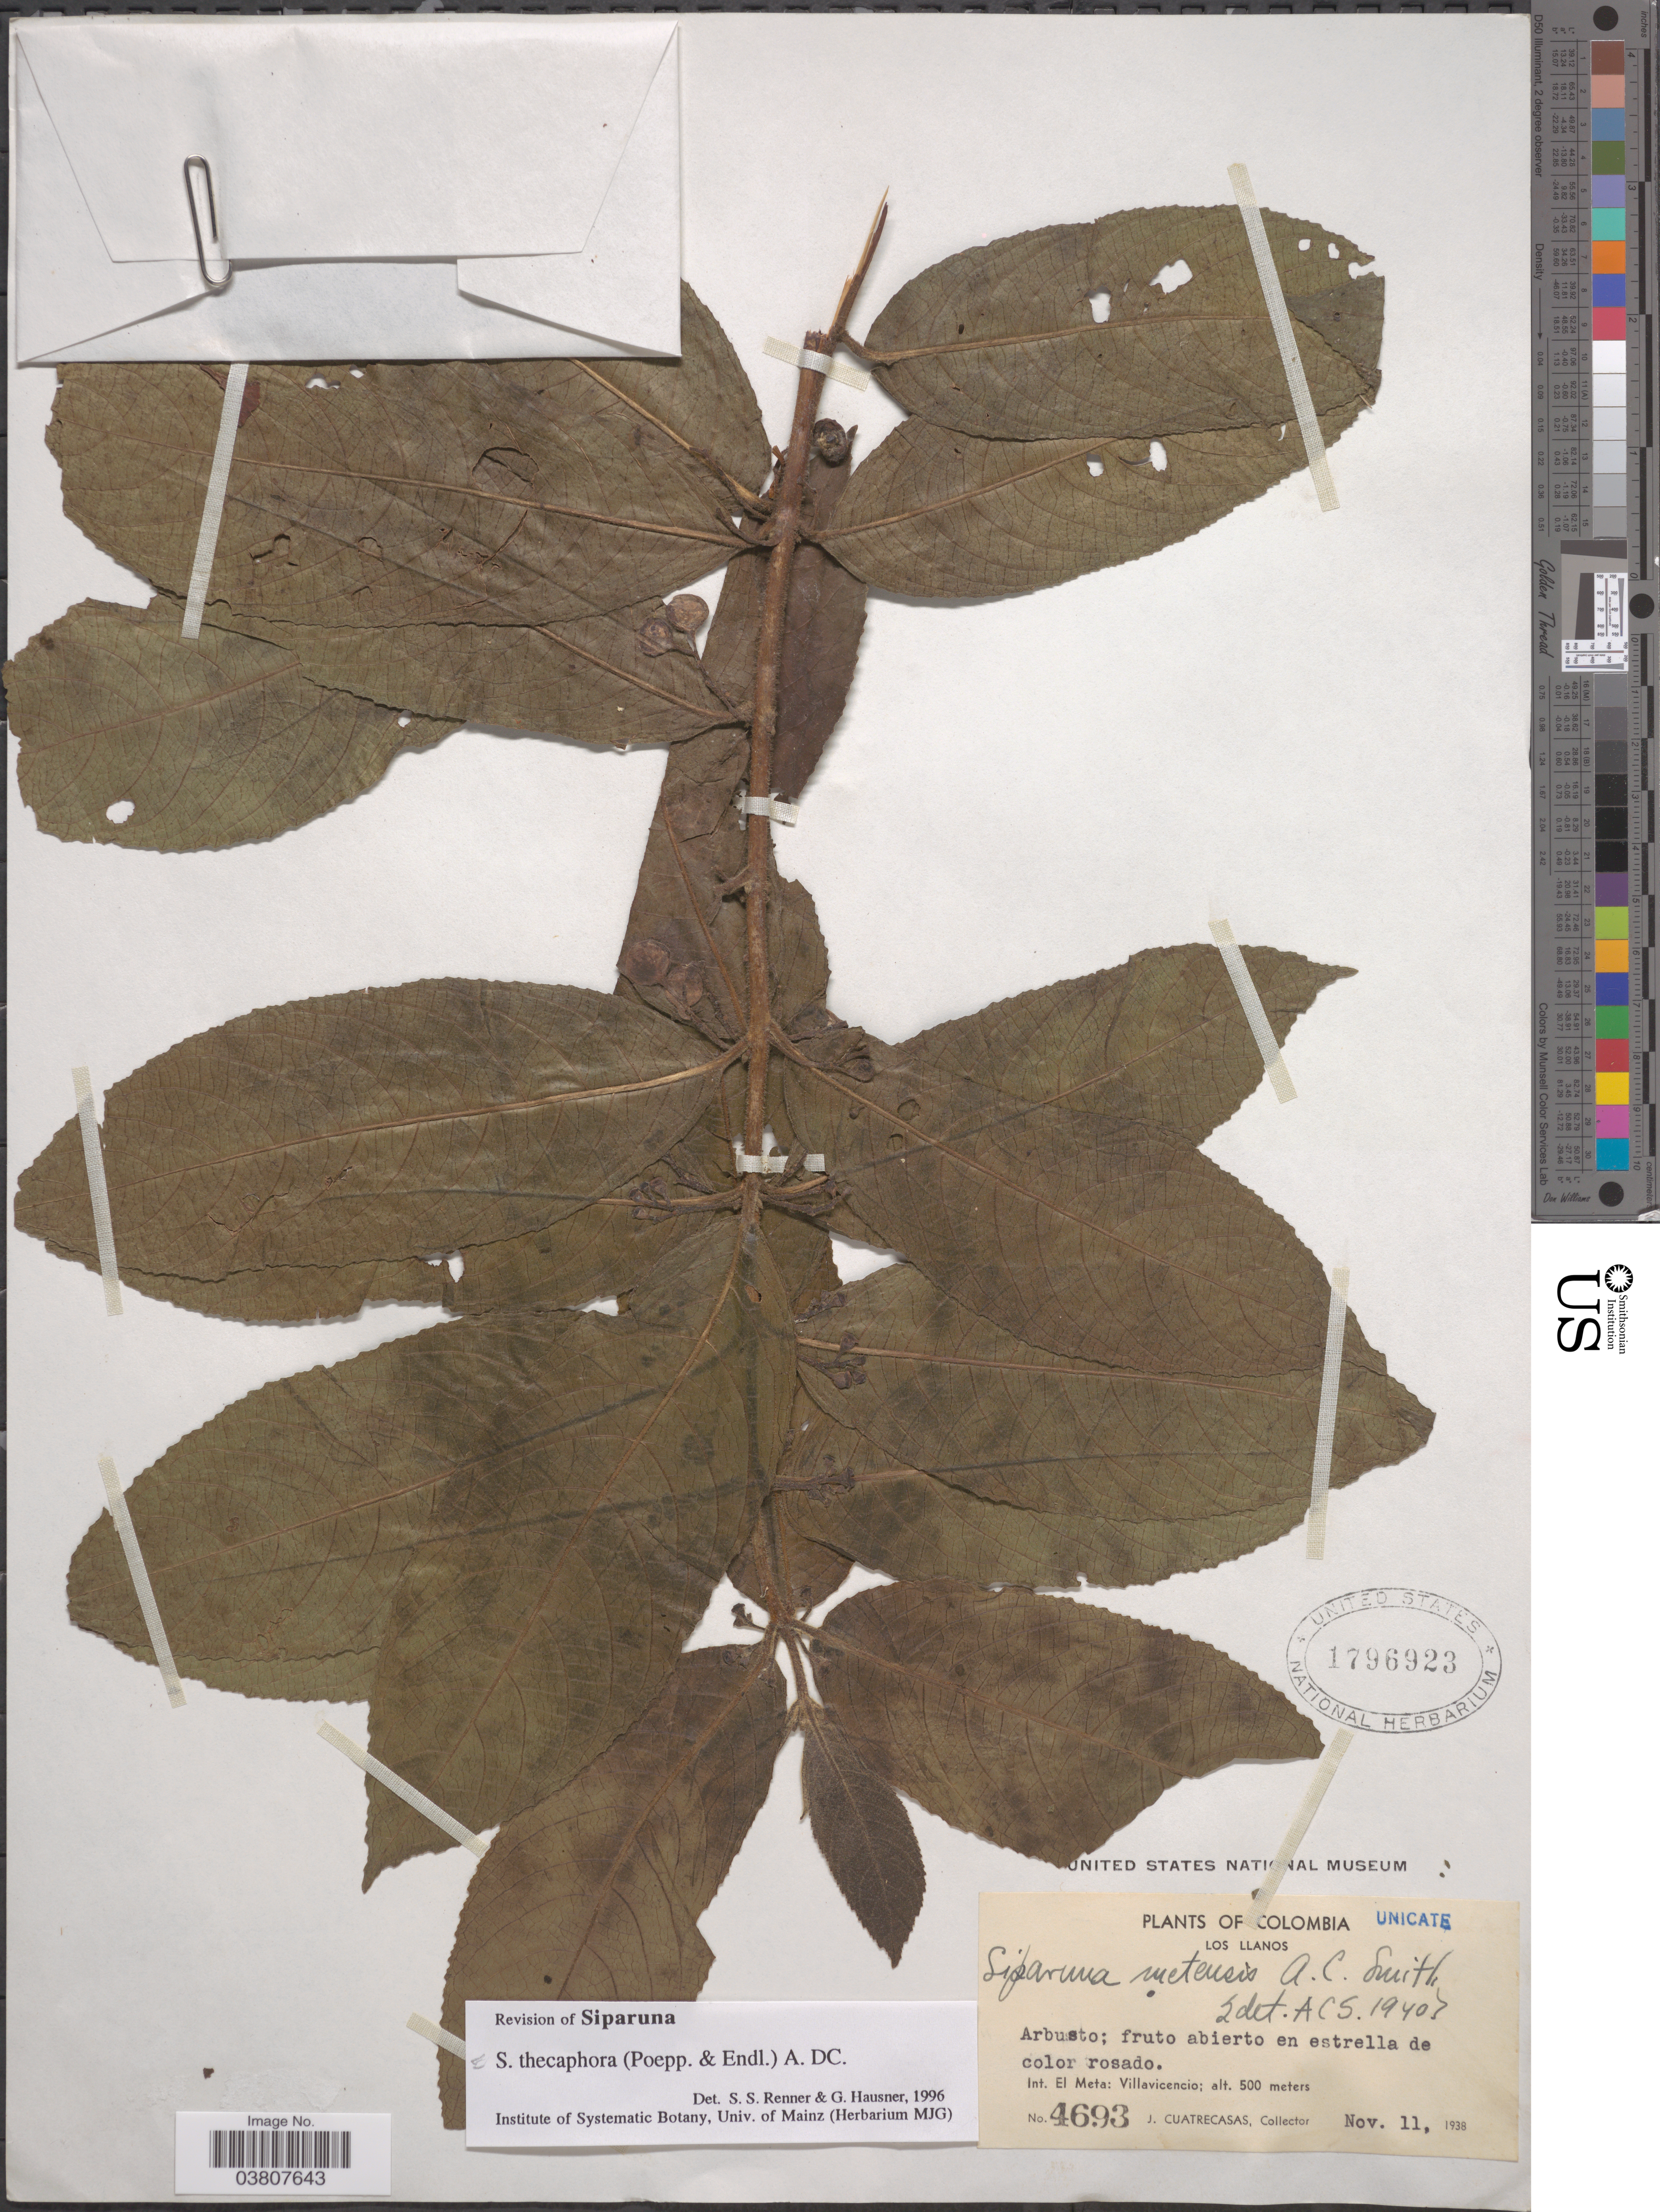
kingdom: Plantae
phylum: Tracheophyta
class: Magnoliopsida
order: Laurales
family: Siparunaceae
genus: Siparuna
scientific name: Siparuna thecaphora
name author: (Poepp. & Endl.) A. DC.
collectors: J. Cuatrecasas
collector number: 4693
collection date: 1938-11-11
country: Colombia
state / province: Meta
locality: Los Llanos. Int. El Meta: Villavicencio.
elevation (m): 500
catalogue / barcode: US 1796923